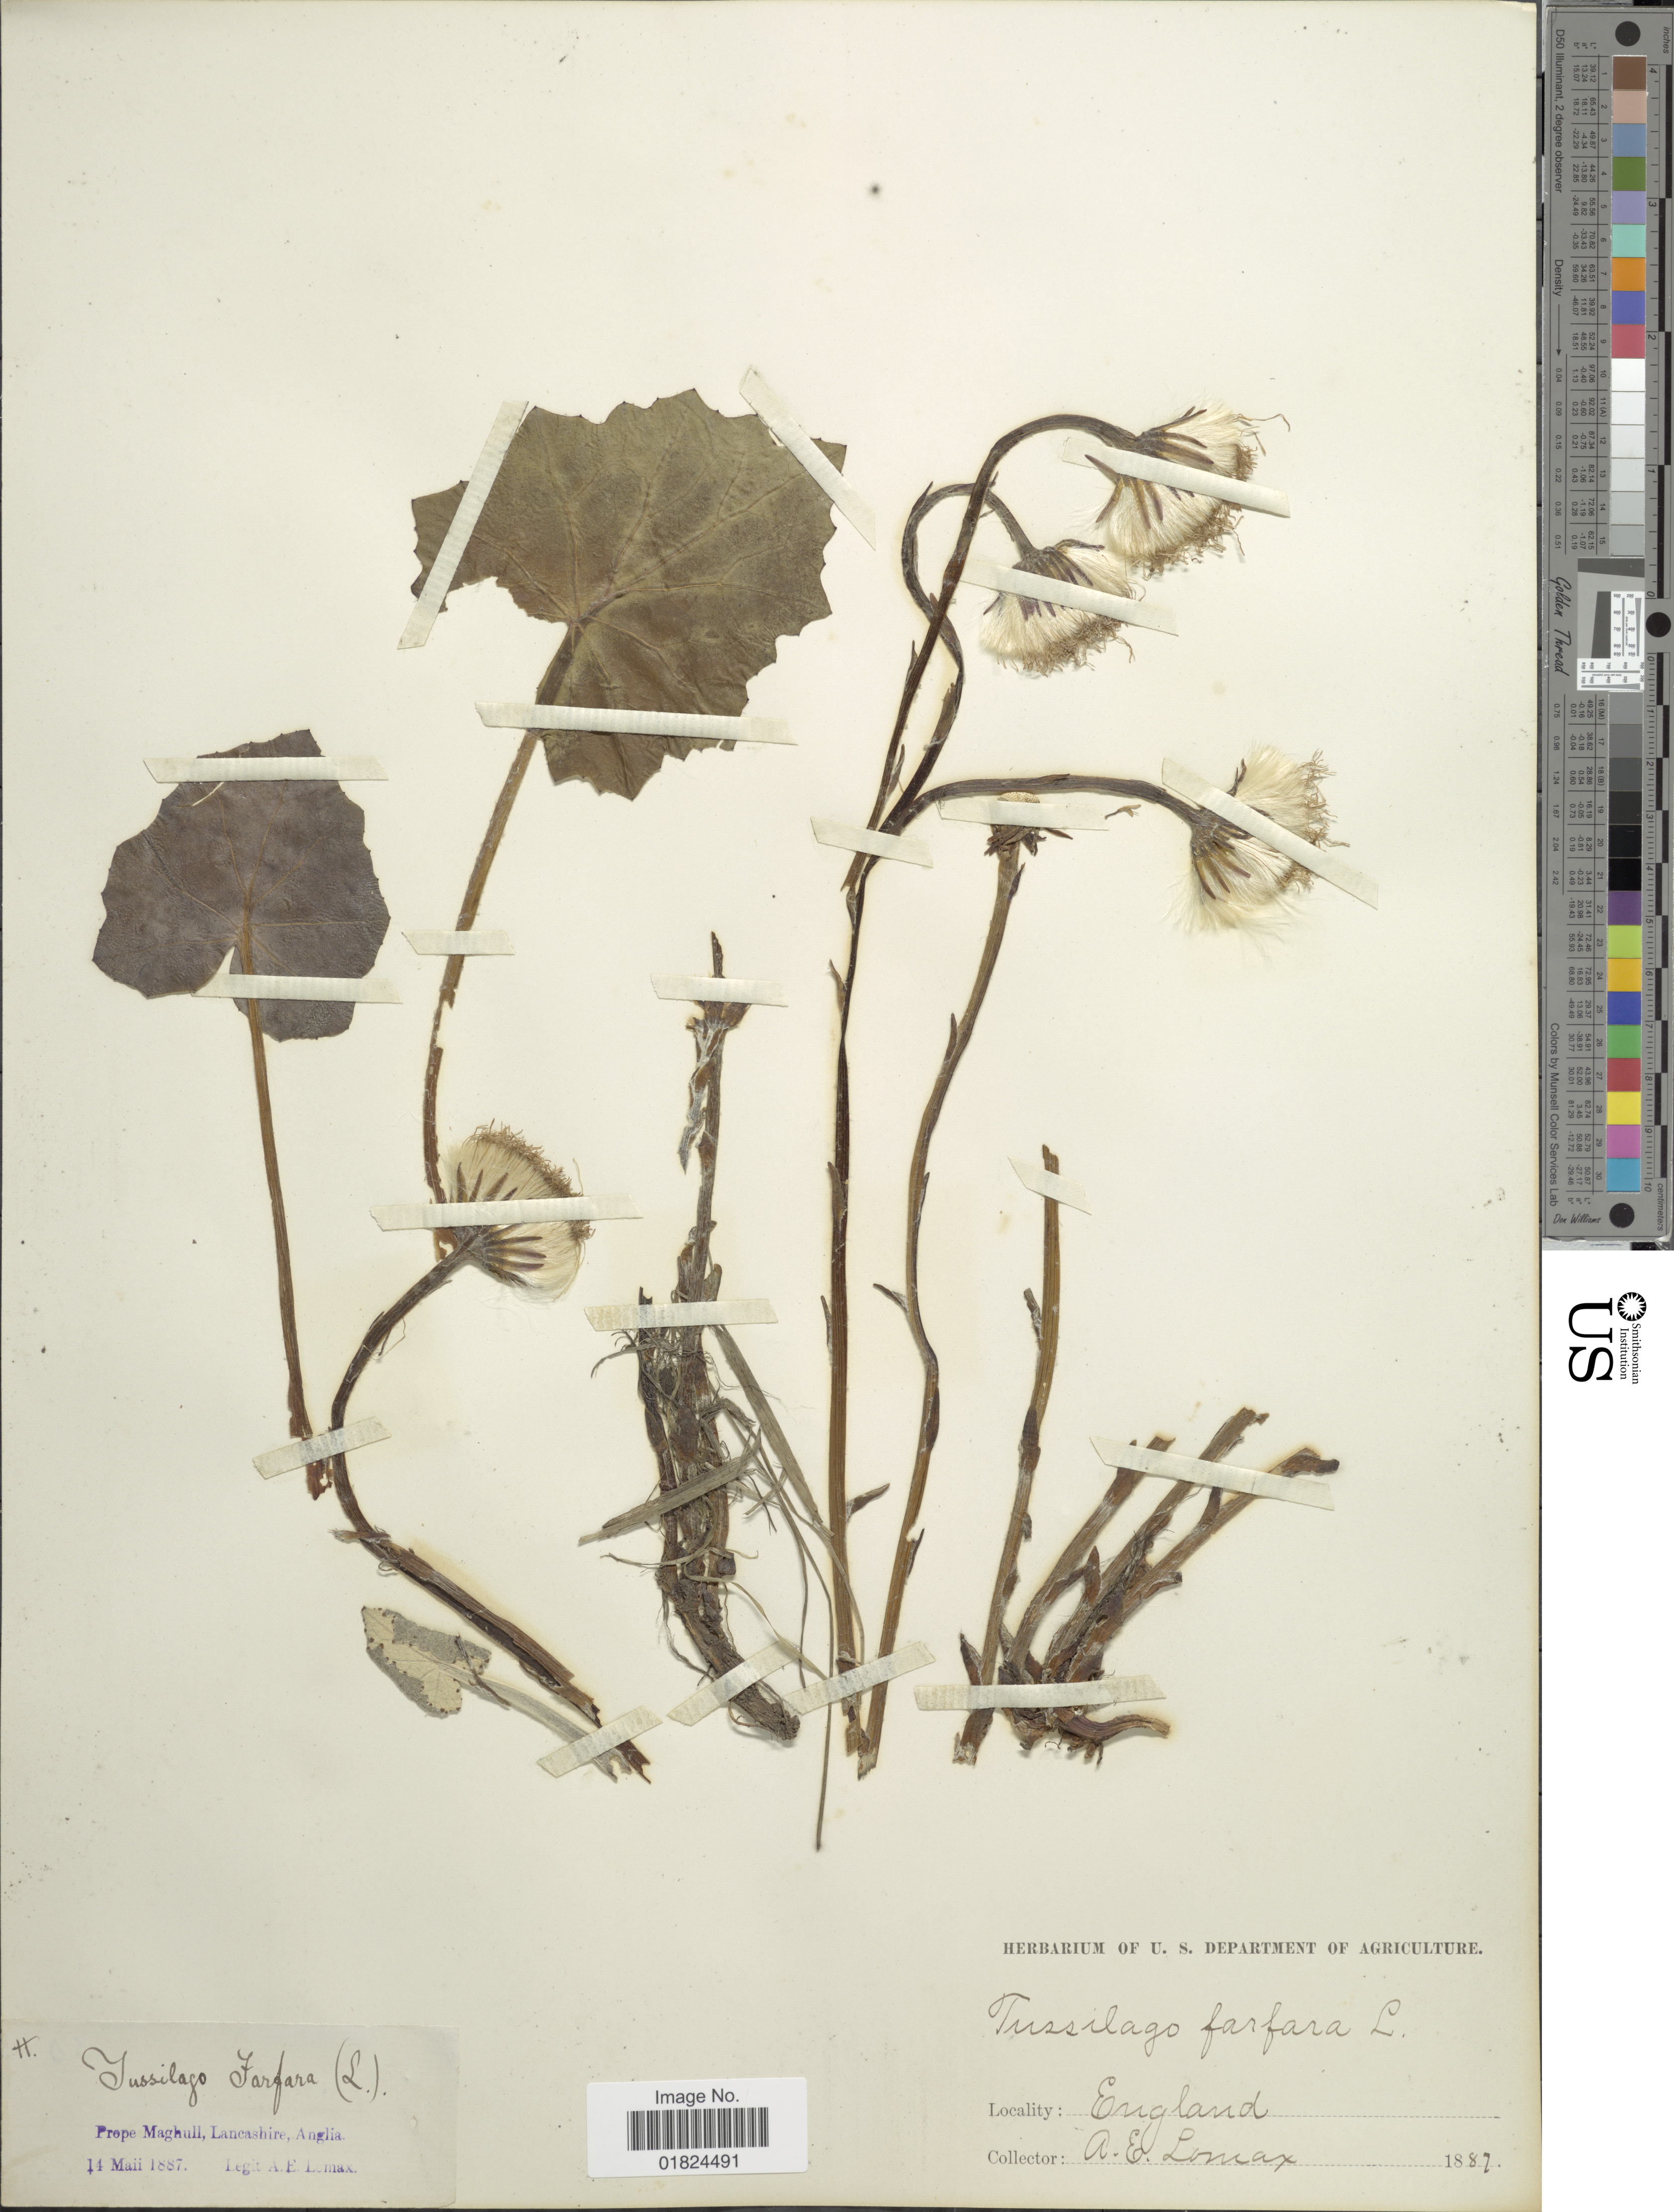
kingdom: Plantae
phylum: Tracheophyta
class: Magnoliopsida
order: Asterales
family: Asteraceae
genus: Tussilago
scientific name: Tussilago farfara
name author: L.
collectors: A. Lomax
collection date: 1887-05-14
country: United Kingdom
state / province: England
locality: Prope Maghull, Lancashire, Anglia